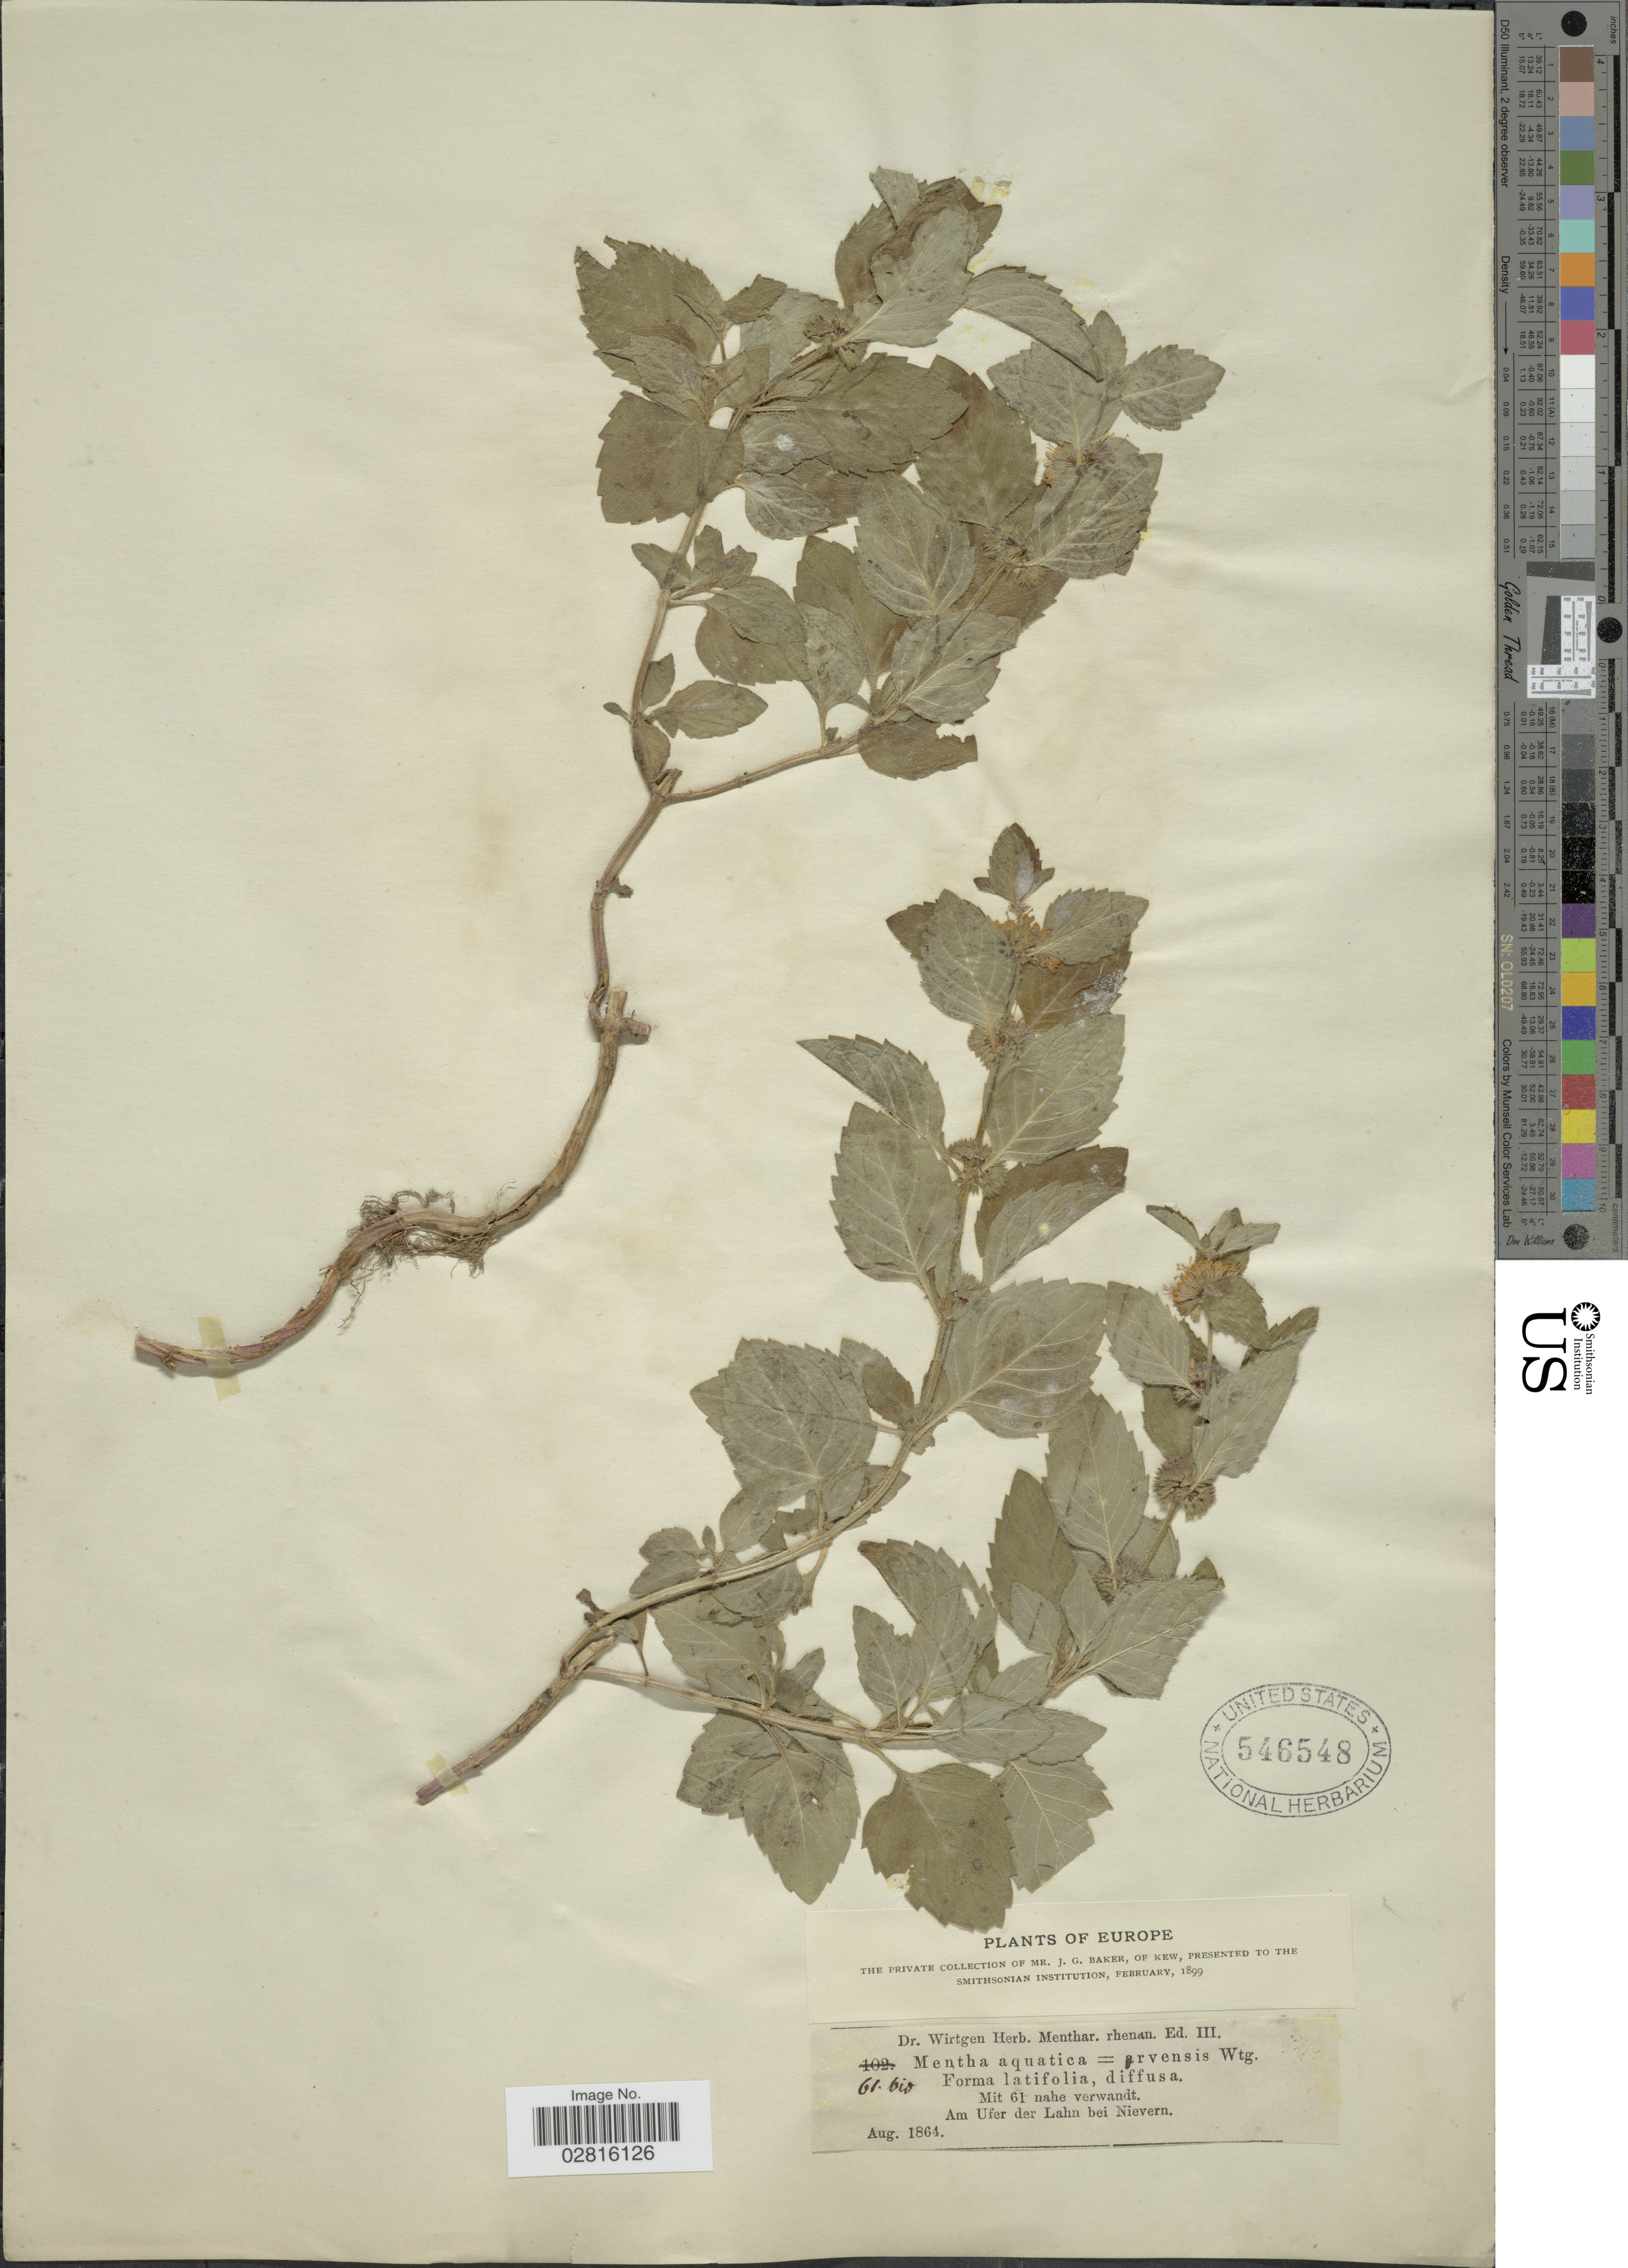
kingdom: Plantae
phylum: Tracheophyta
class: Magnoliopsida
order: Lamiales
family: Lamiaceae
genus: Mentha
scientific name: Mentha aquatica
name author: L.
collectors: Wirtgen, --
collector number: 61bis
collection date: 1864-08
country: Germany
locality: Am Ufer der Lahn bei Nievern. Europe.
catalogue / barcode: US 546548